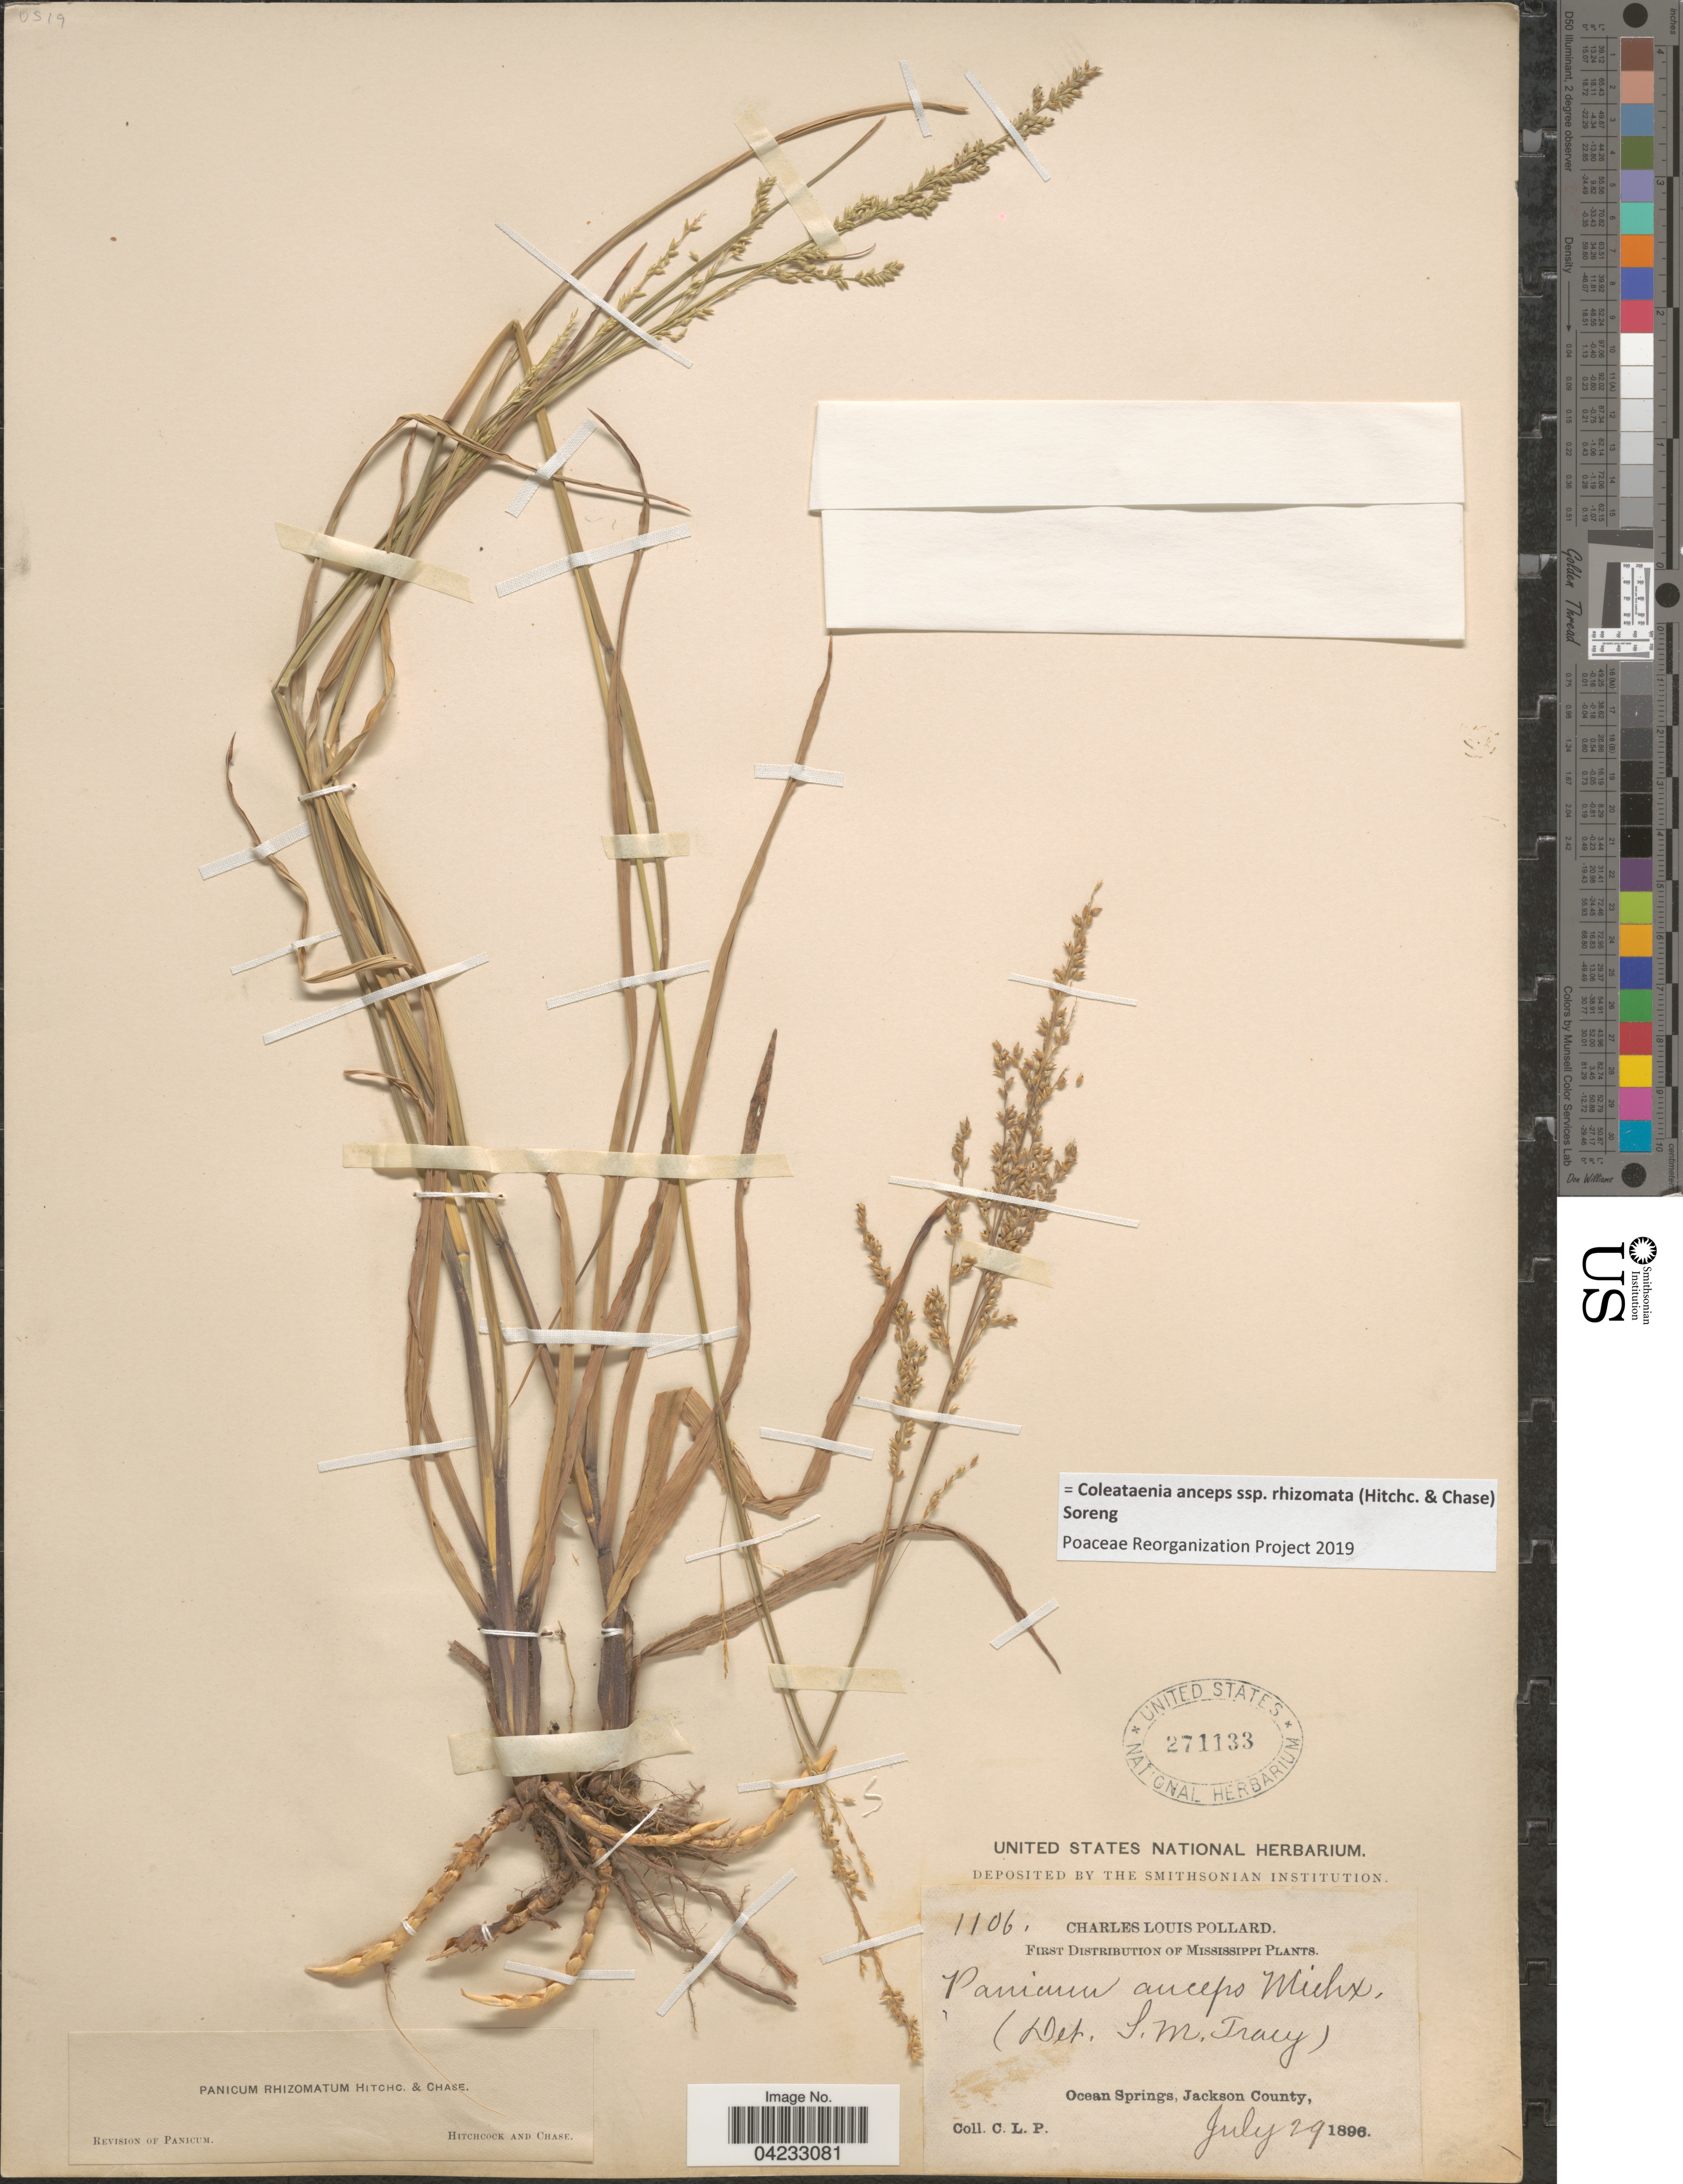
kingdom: Plantae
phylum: Tracheophyta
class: Liliopsida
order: Poales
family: Poaceae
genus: Coleataenia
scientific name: Coleataenia anceps subsp. rhizomata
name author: (Hitchc. & Chase) Soreng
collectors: C. L. Pollard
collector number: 1106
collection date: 1896-07-29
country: United States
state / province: Mississippi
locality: Ocean Springs, Jackson County.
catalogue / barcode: US 271133